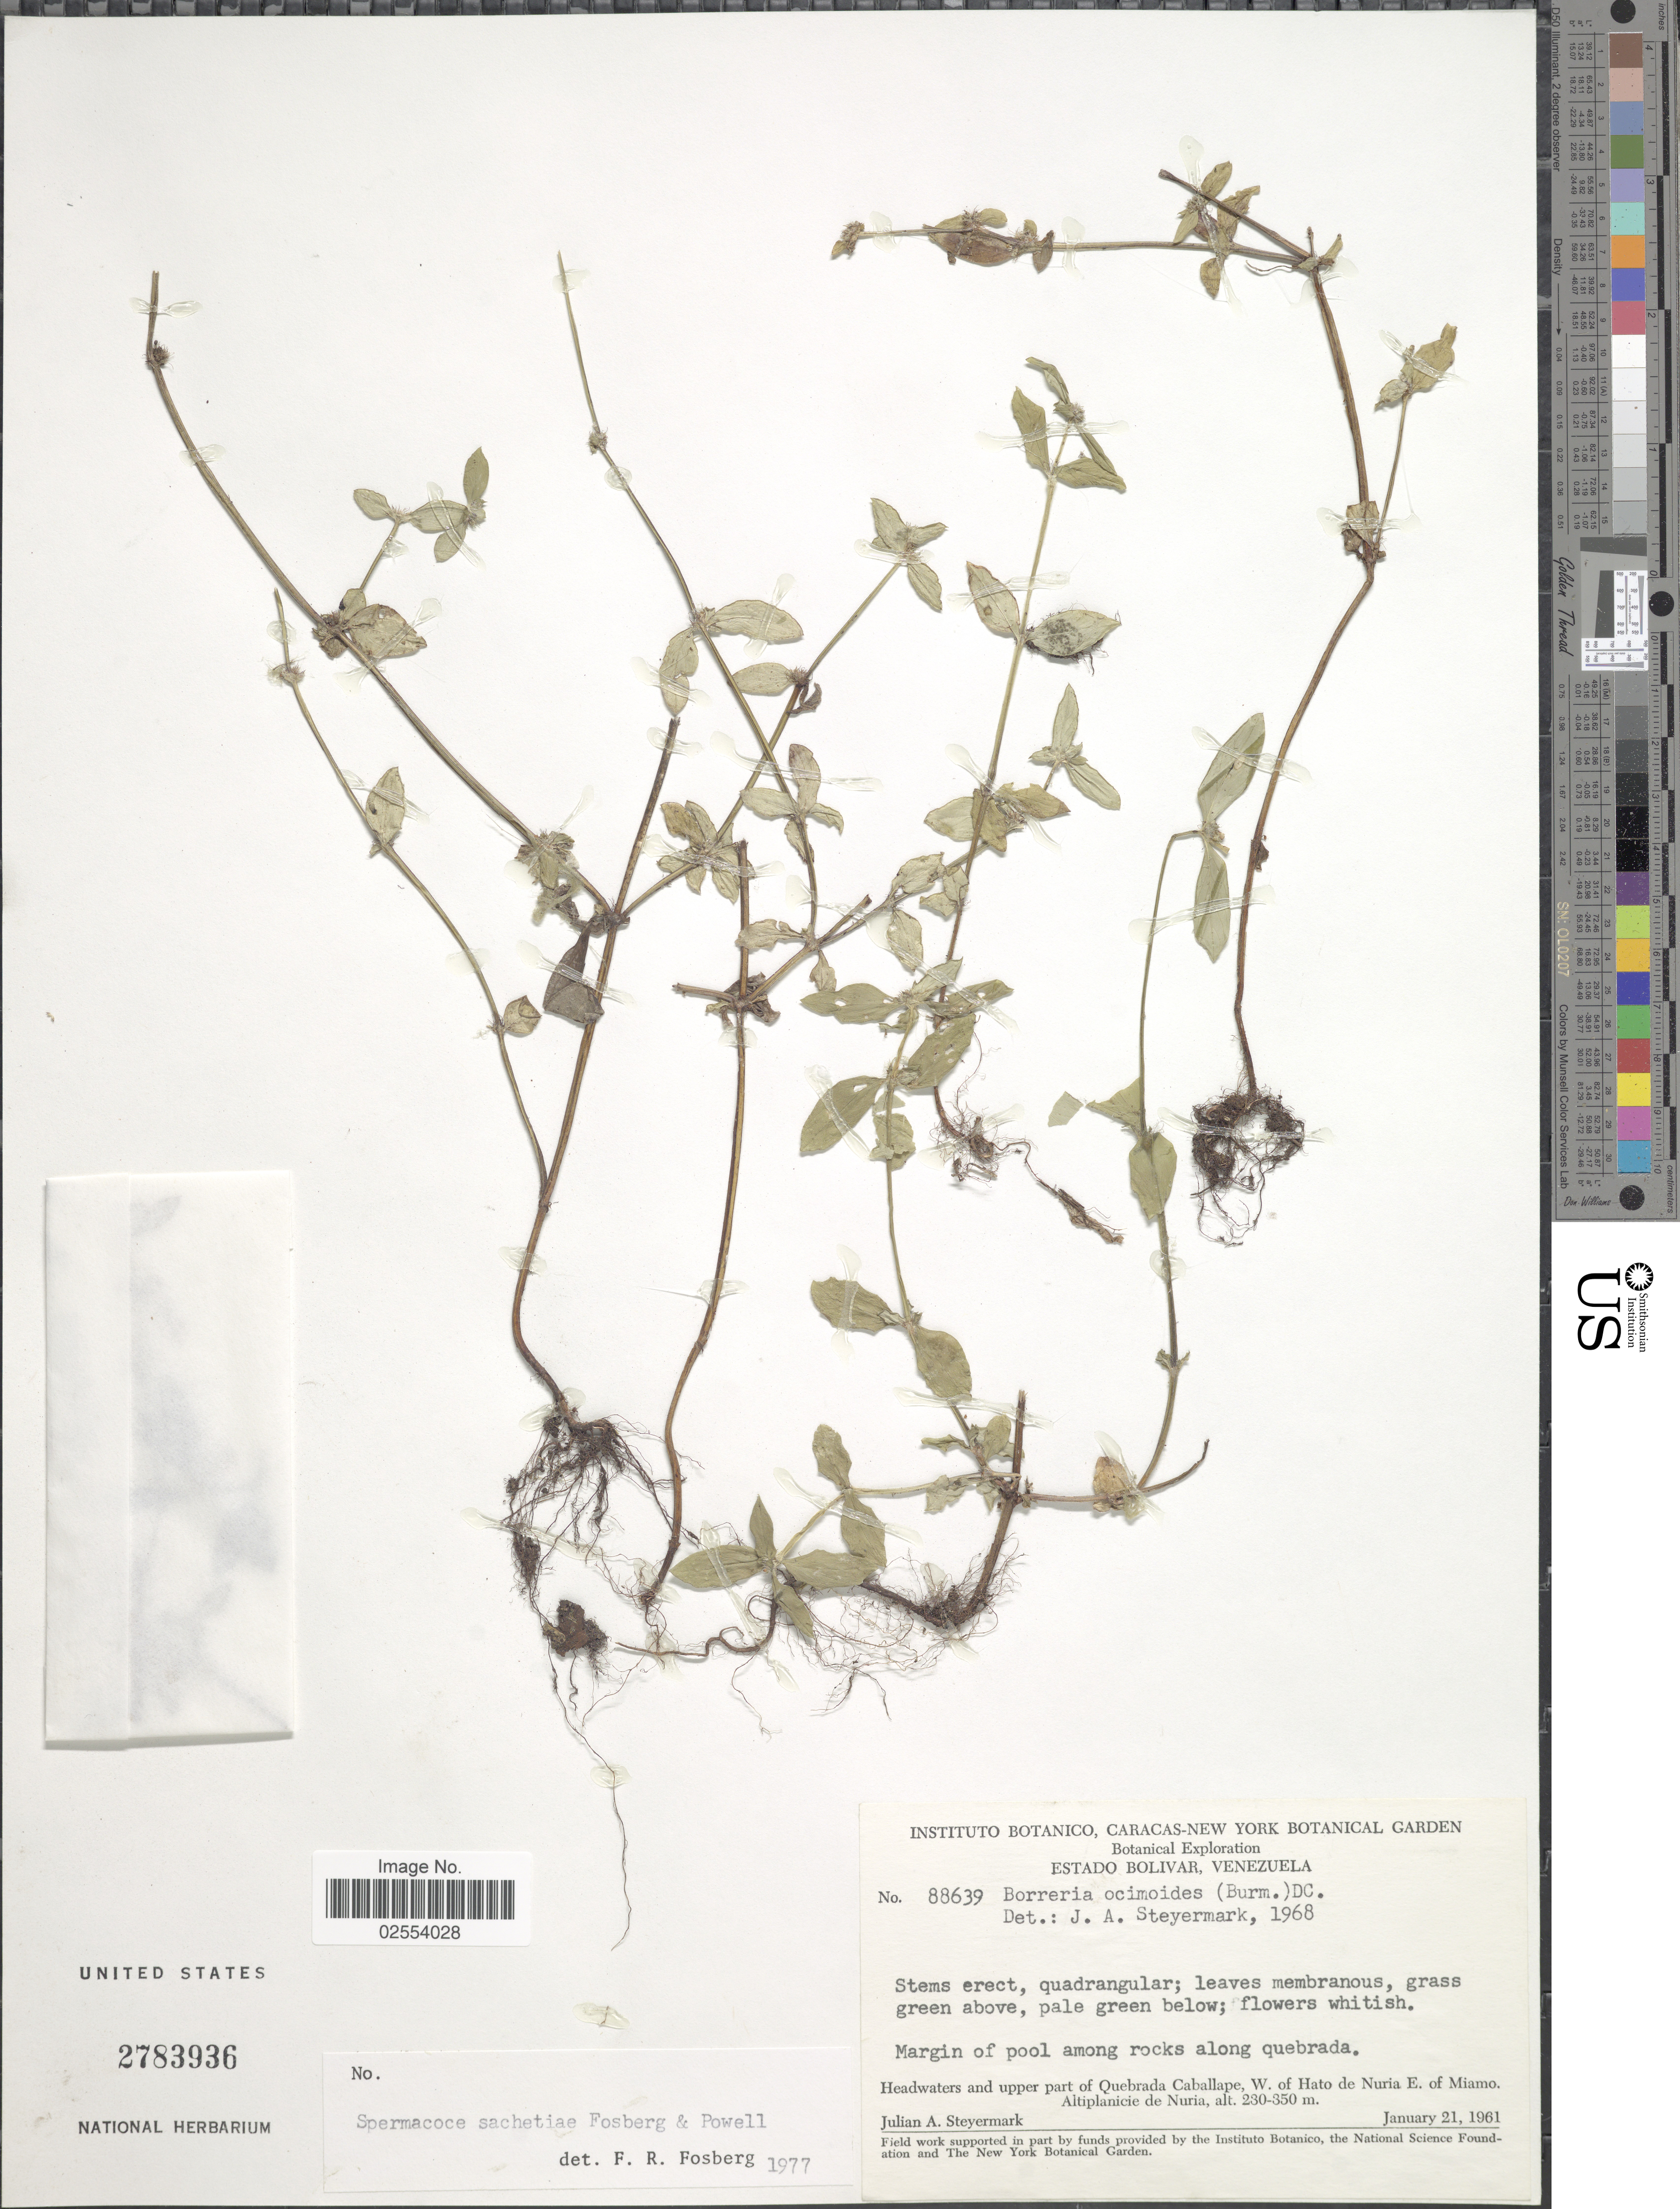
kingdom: Plantae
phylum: Tracheophyta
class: Magnoliopsida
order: Gentianales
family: Rubiaceae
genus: Spermacoce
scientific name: Spermacoce mauritiana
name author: Gideon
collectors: J. Steyermark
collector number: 88639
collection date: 1961-01-21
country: Venezuela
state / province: Bolivar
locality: Margin of pool among rocks along quebrada, Headwaters and upper part of Quebrada Caballape, W. of Hato de Nuria E. of Miamo, Altiplanicie de Nuria.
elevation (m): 230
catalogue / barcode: US 2783936